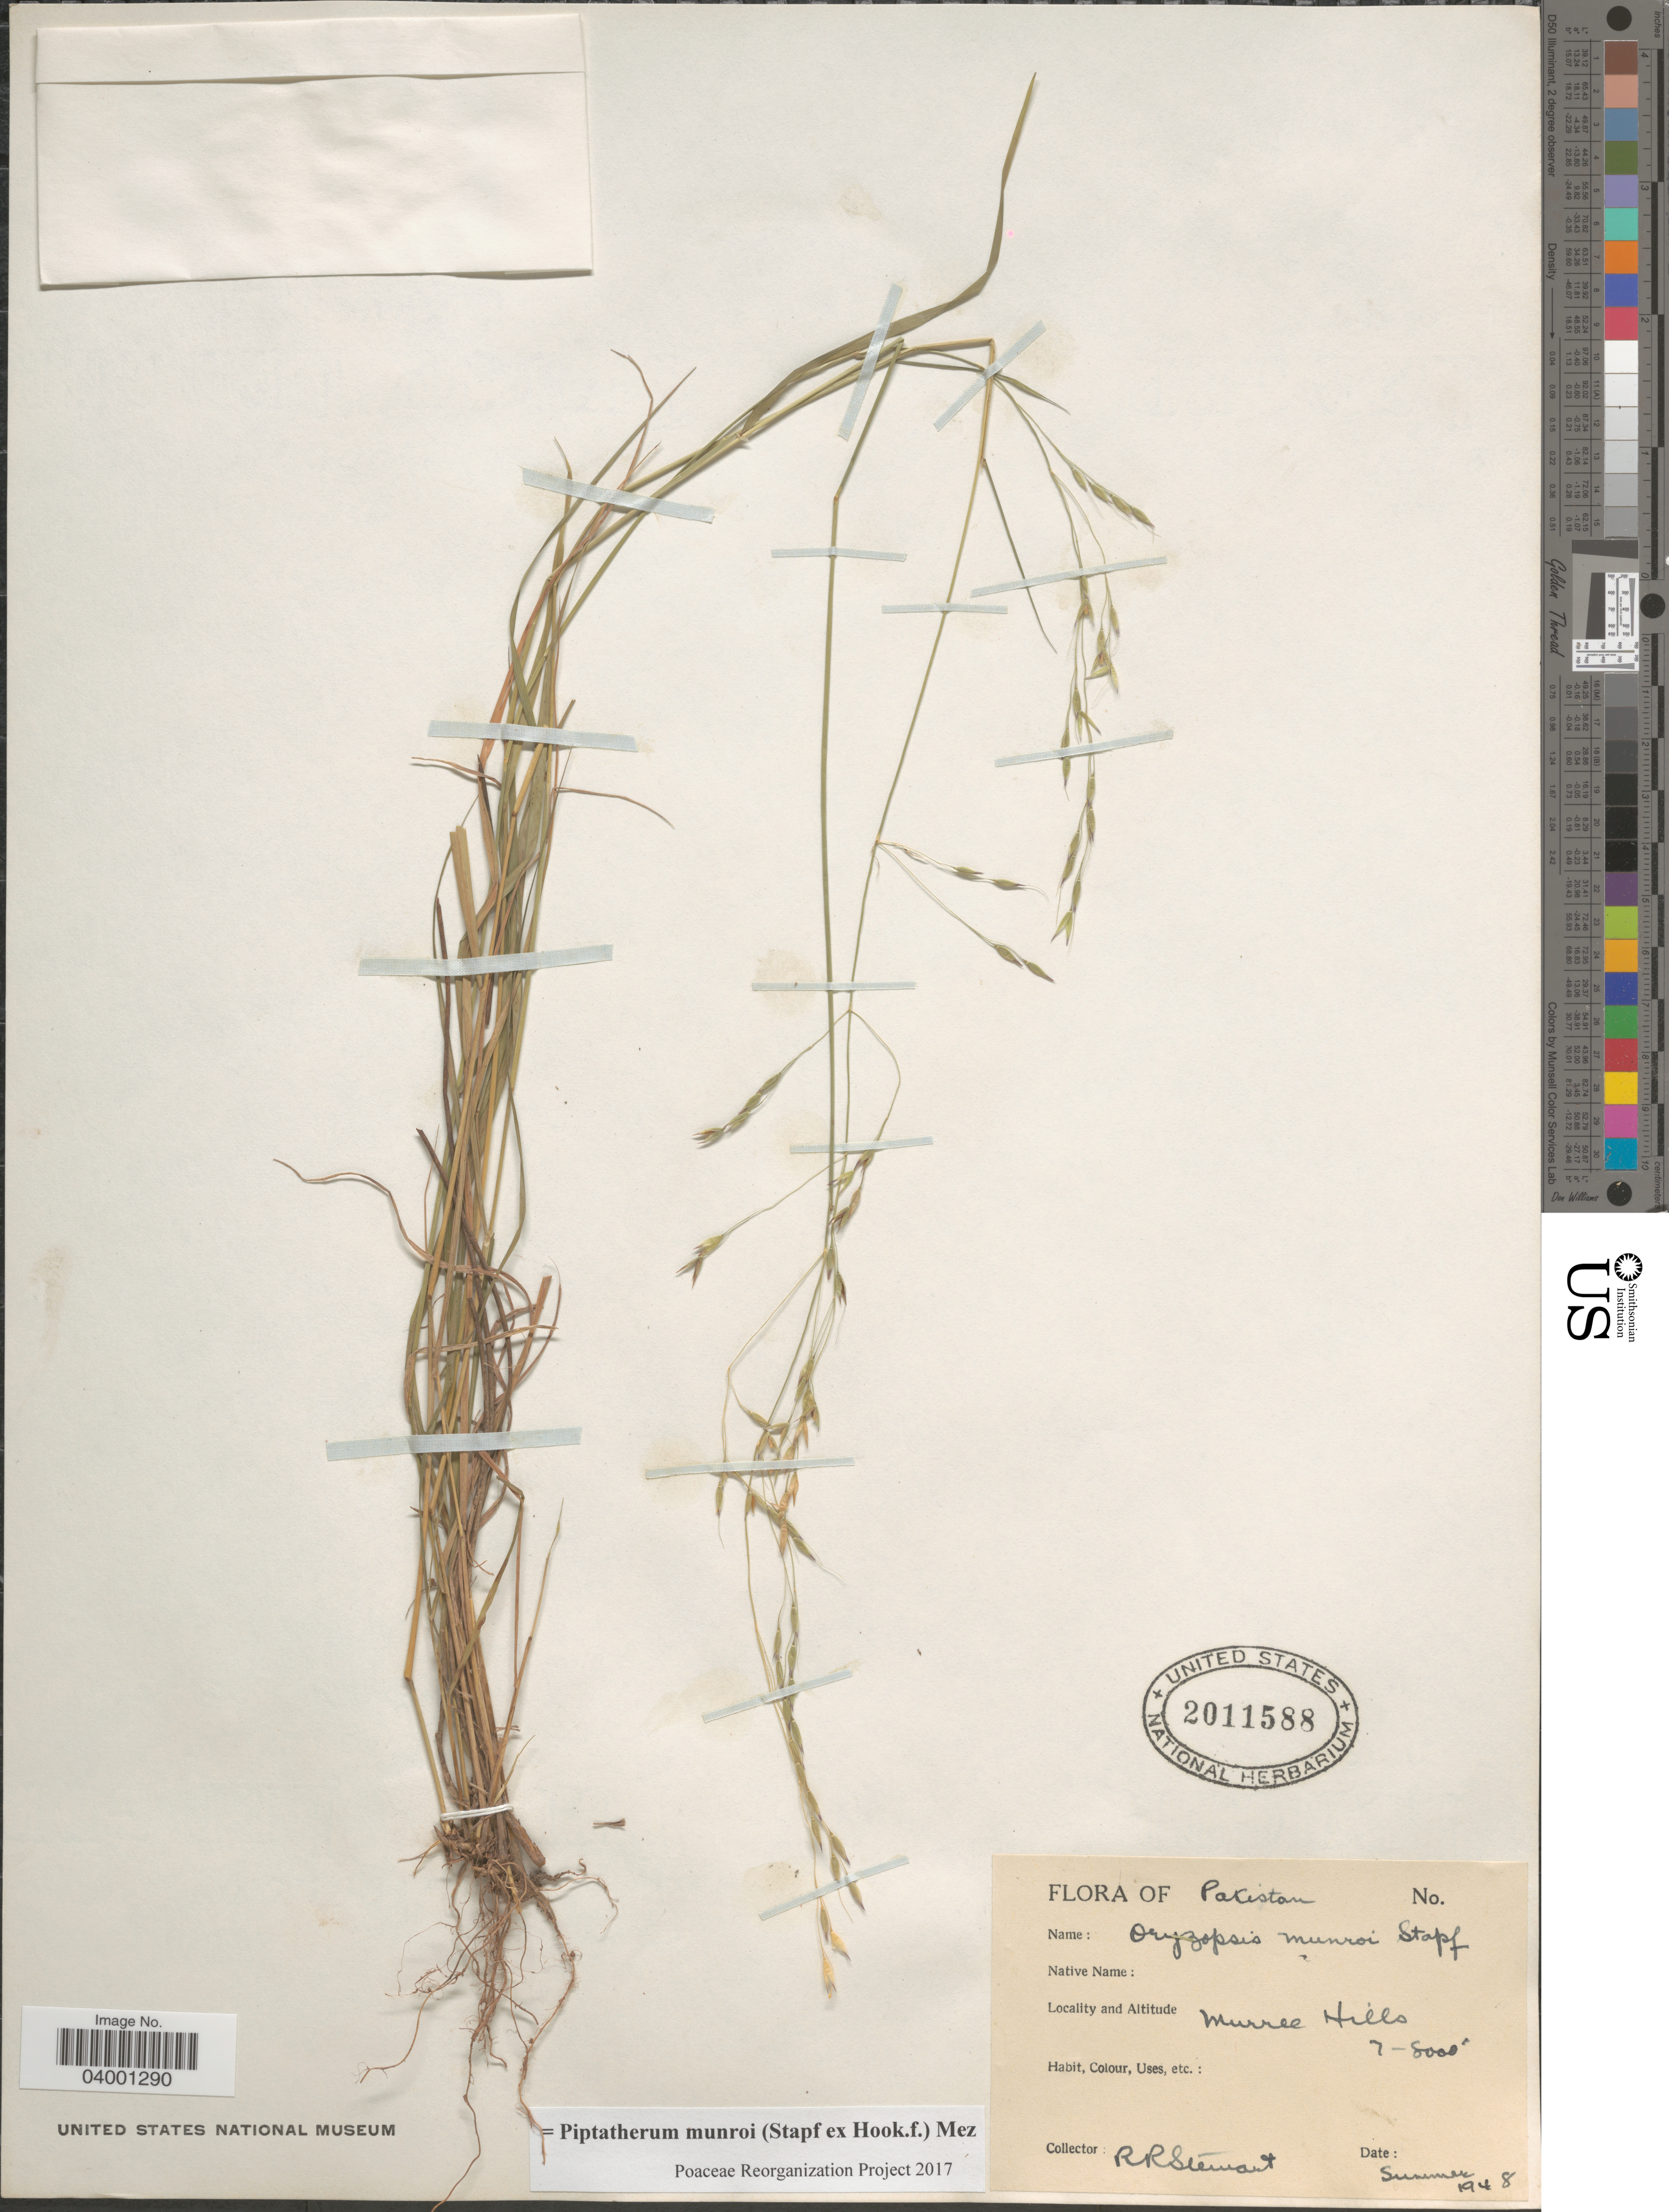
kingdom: Plantae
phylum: Tracheophyta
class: Liliopsida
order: Poales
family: Poaceae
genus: Piptatherum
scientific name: Piptatherum munroi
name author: (Stapf) Mez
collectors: R. Stewart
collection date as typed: Summer 1948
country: Pakistan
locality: Murree Hills.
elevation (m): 2134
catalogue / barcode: US 2011588